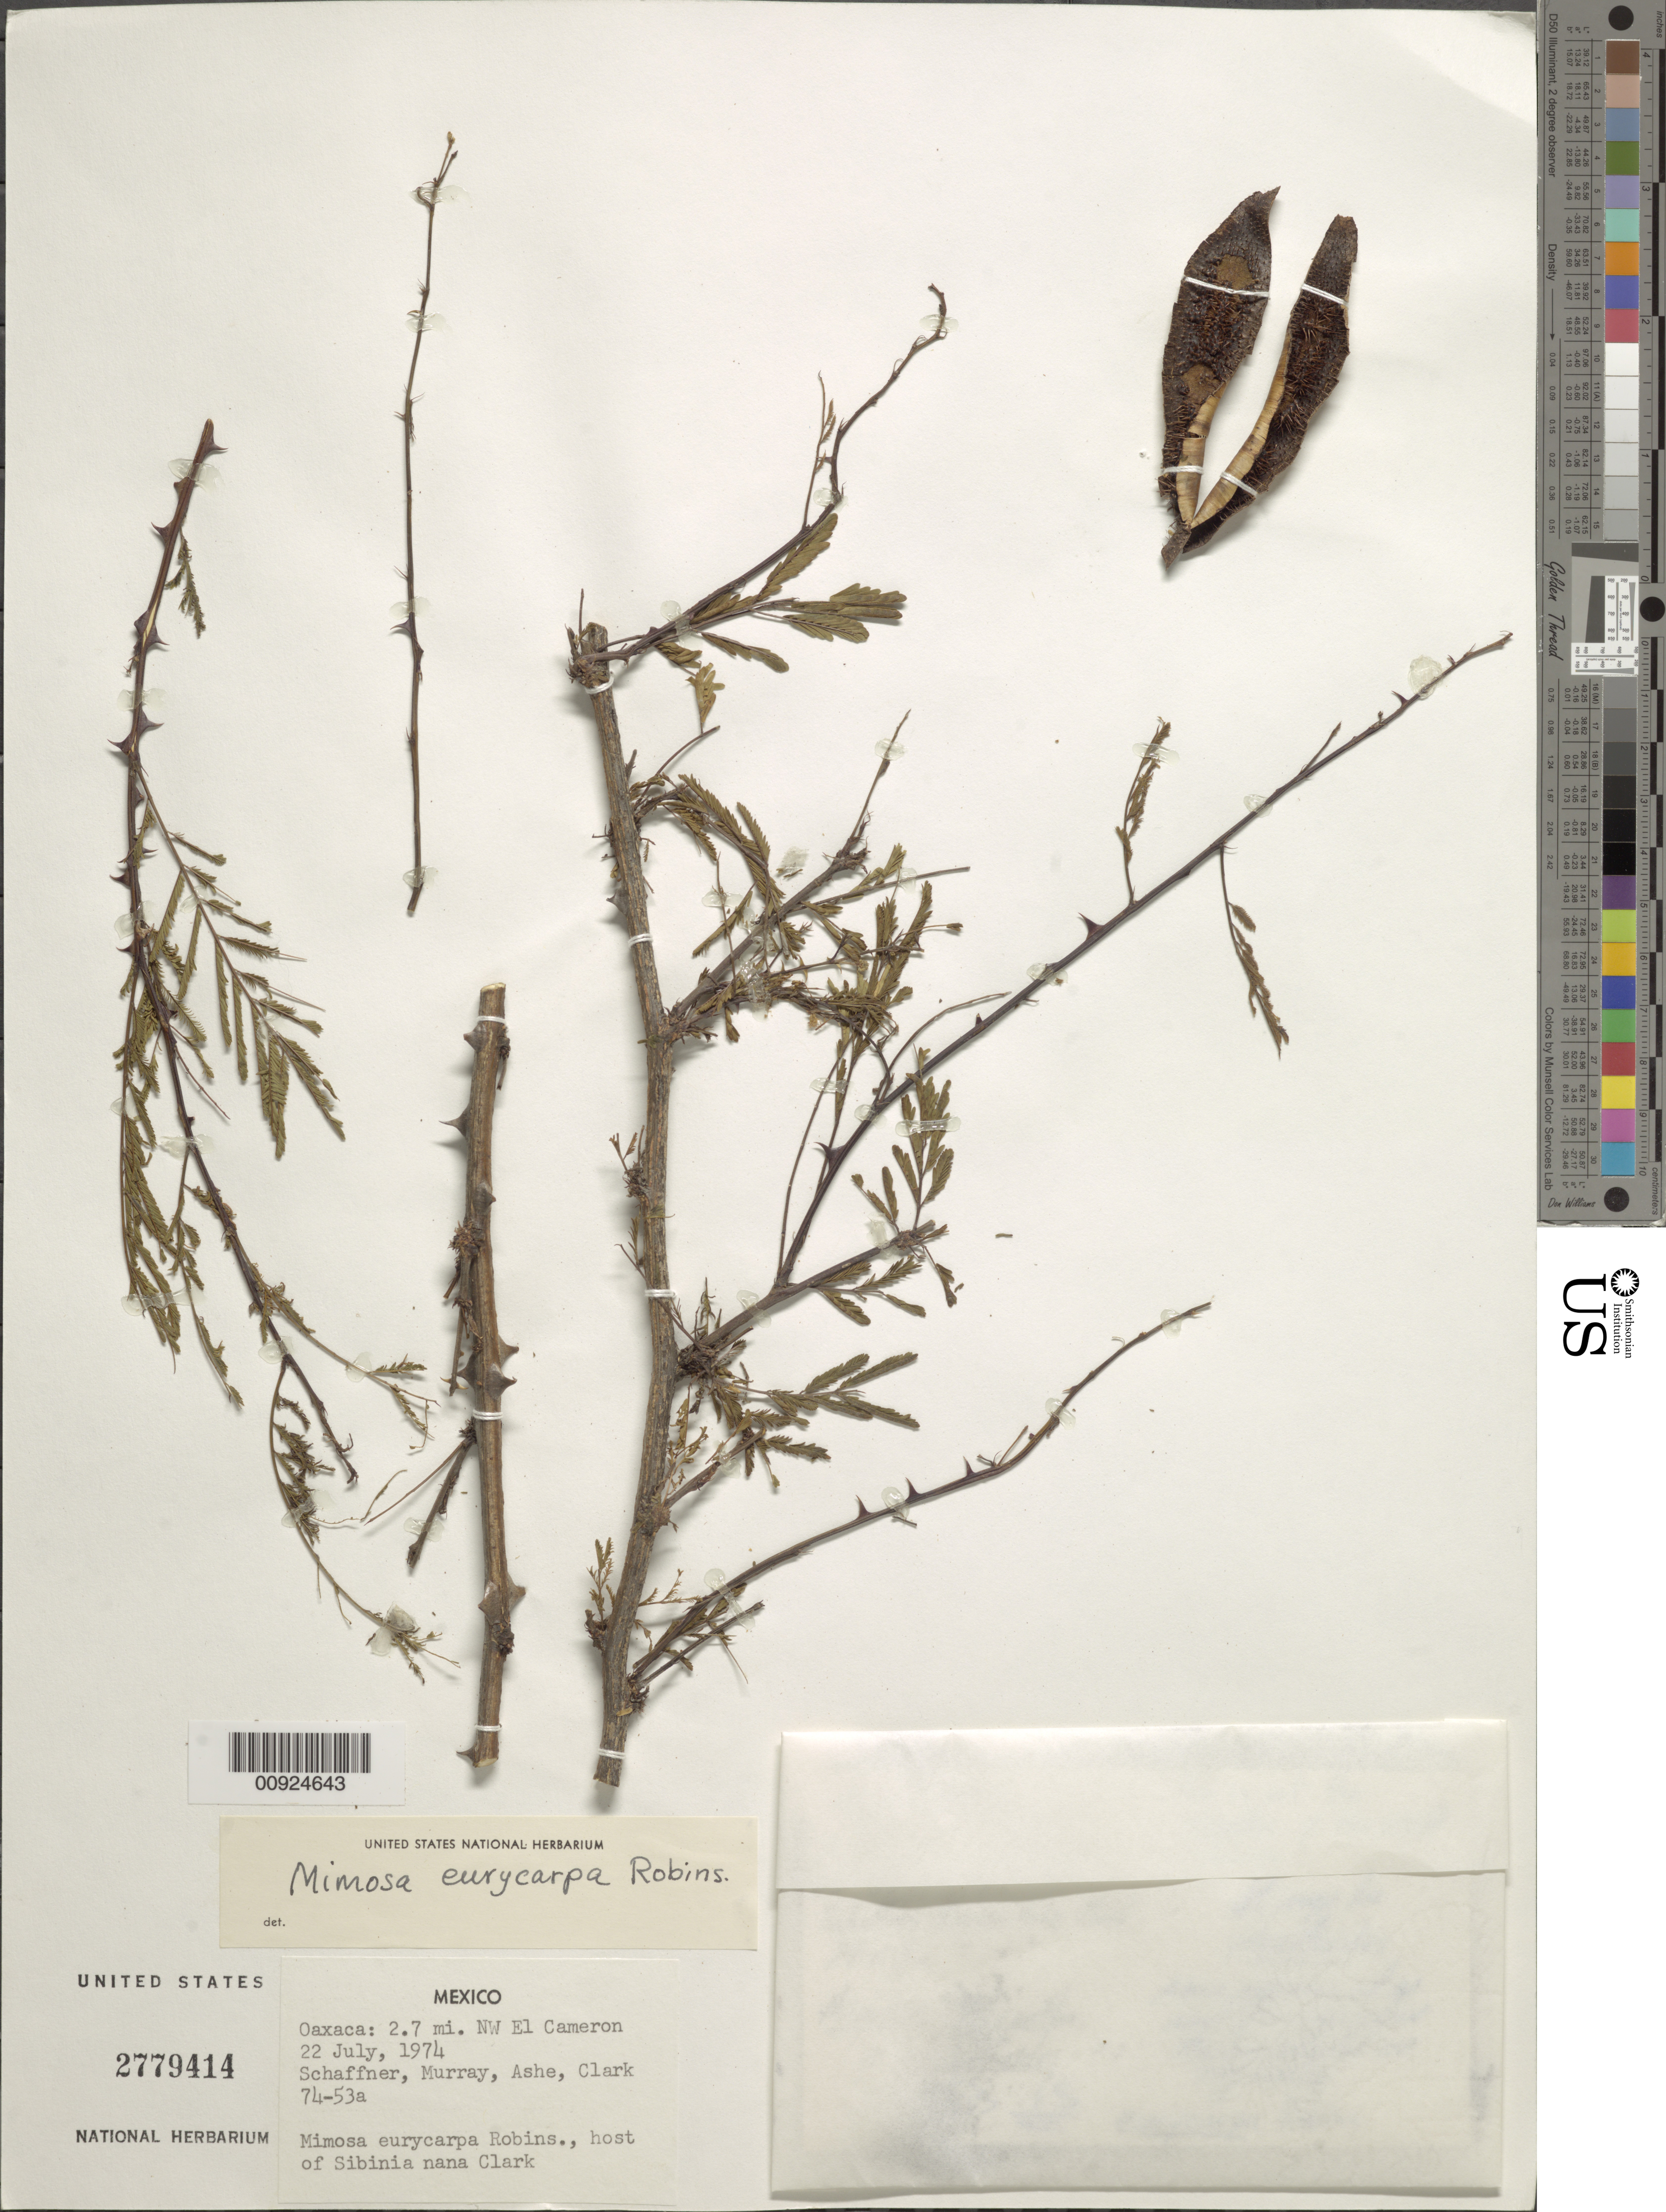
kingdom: Plantae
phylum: Tracheophyta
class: Magnoliopsida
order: Fabales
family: Fabaceae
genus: Mimosa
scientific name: Mimosa eurycarpa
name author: B.L. Rob.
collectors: -. Schaffner, Murray, --, -- Ashe & -- Clark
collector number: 74-53 a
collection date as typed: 22 Jul 1974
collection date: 1974-07-22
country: Mexico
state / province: Oaxaca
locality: Oaxaca: 2.7 mi. NW El Cameron.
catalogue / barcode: US 2779414